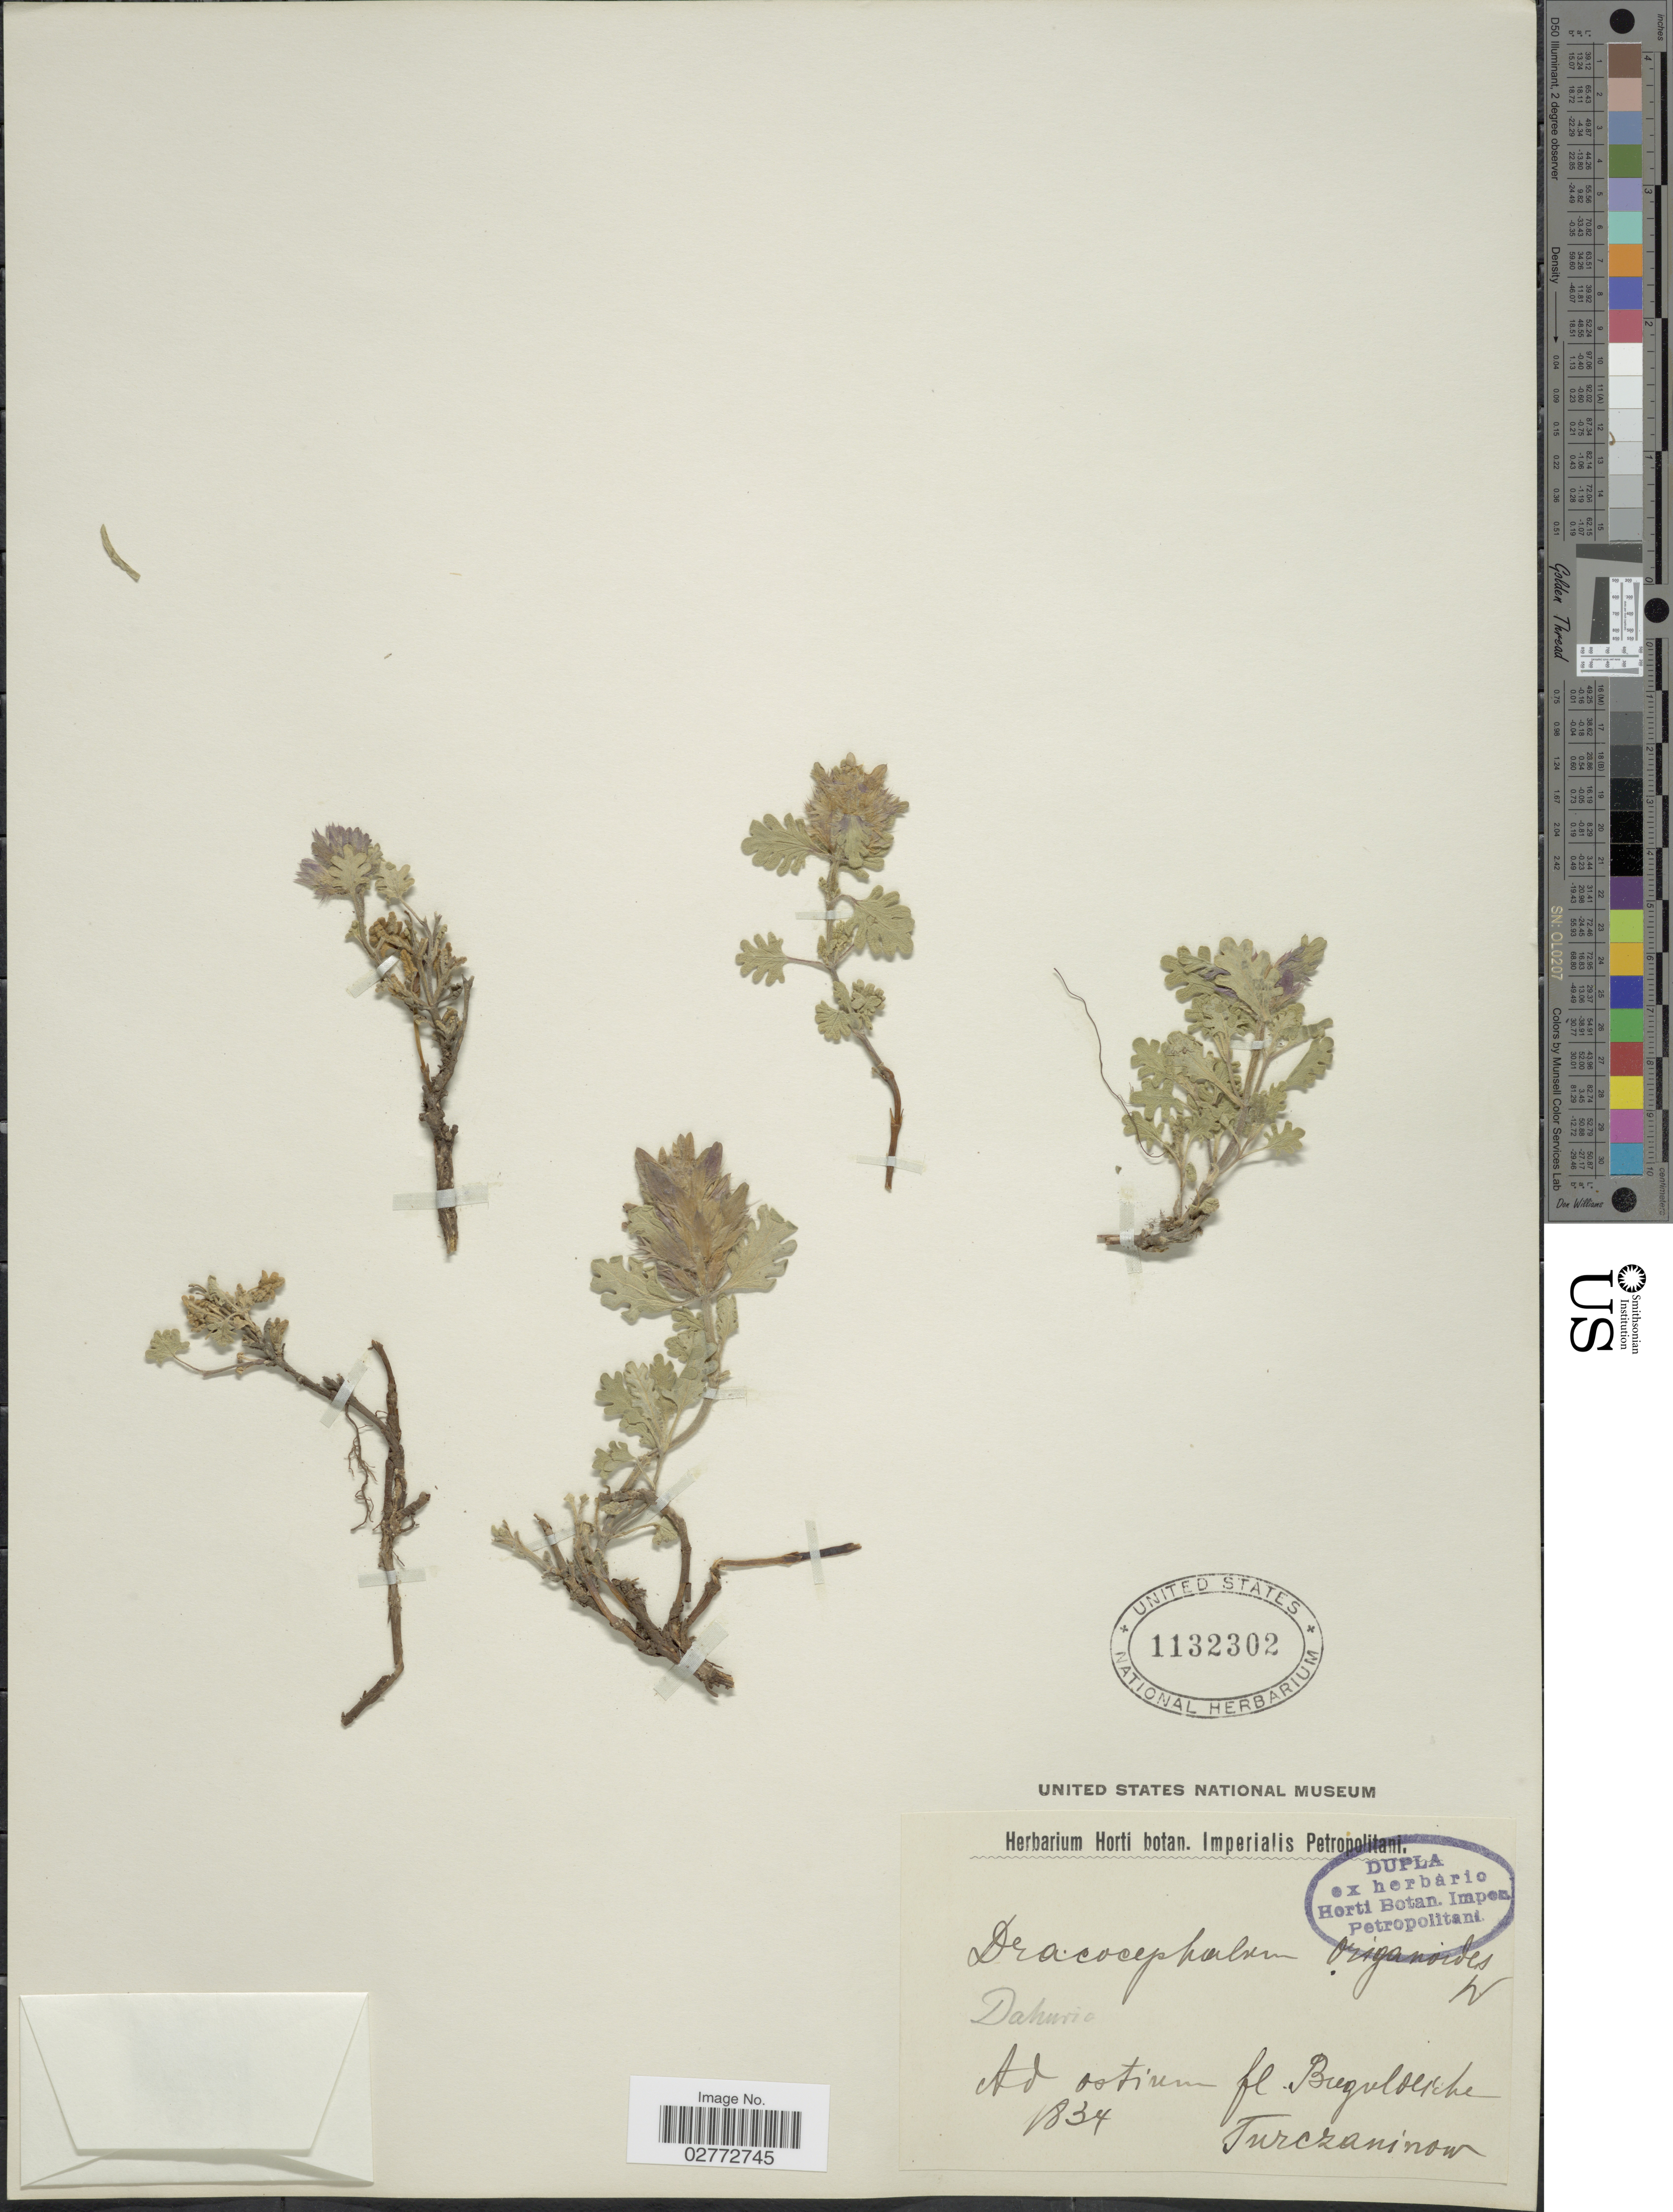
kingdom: Plantae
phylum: Tracheophyta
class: Magnoliopsida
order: Lamiales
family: Lamiaceae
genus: Dracocephalum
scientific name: Dracocephalum origanoides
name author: Stephan ex Willd.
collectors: Turczaninow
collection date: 1834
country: Russian Federation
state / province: Zabaykalsky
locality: Dahuria. Ad ostium fl. Bugoldcha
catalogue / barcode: US 1132302